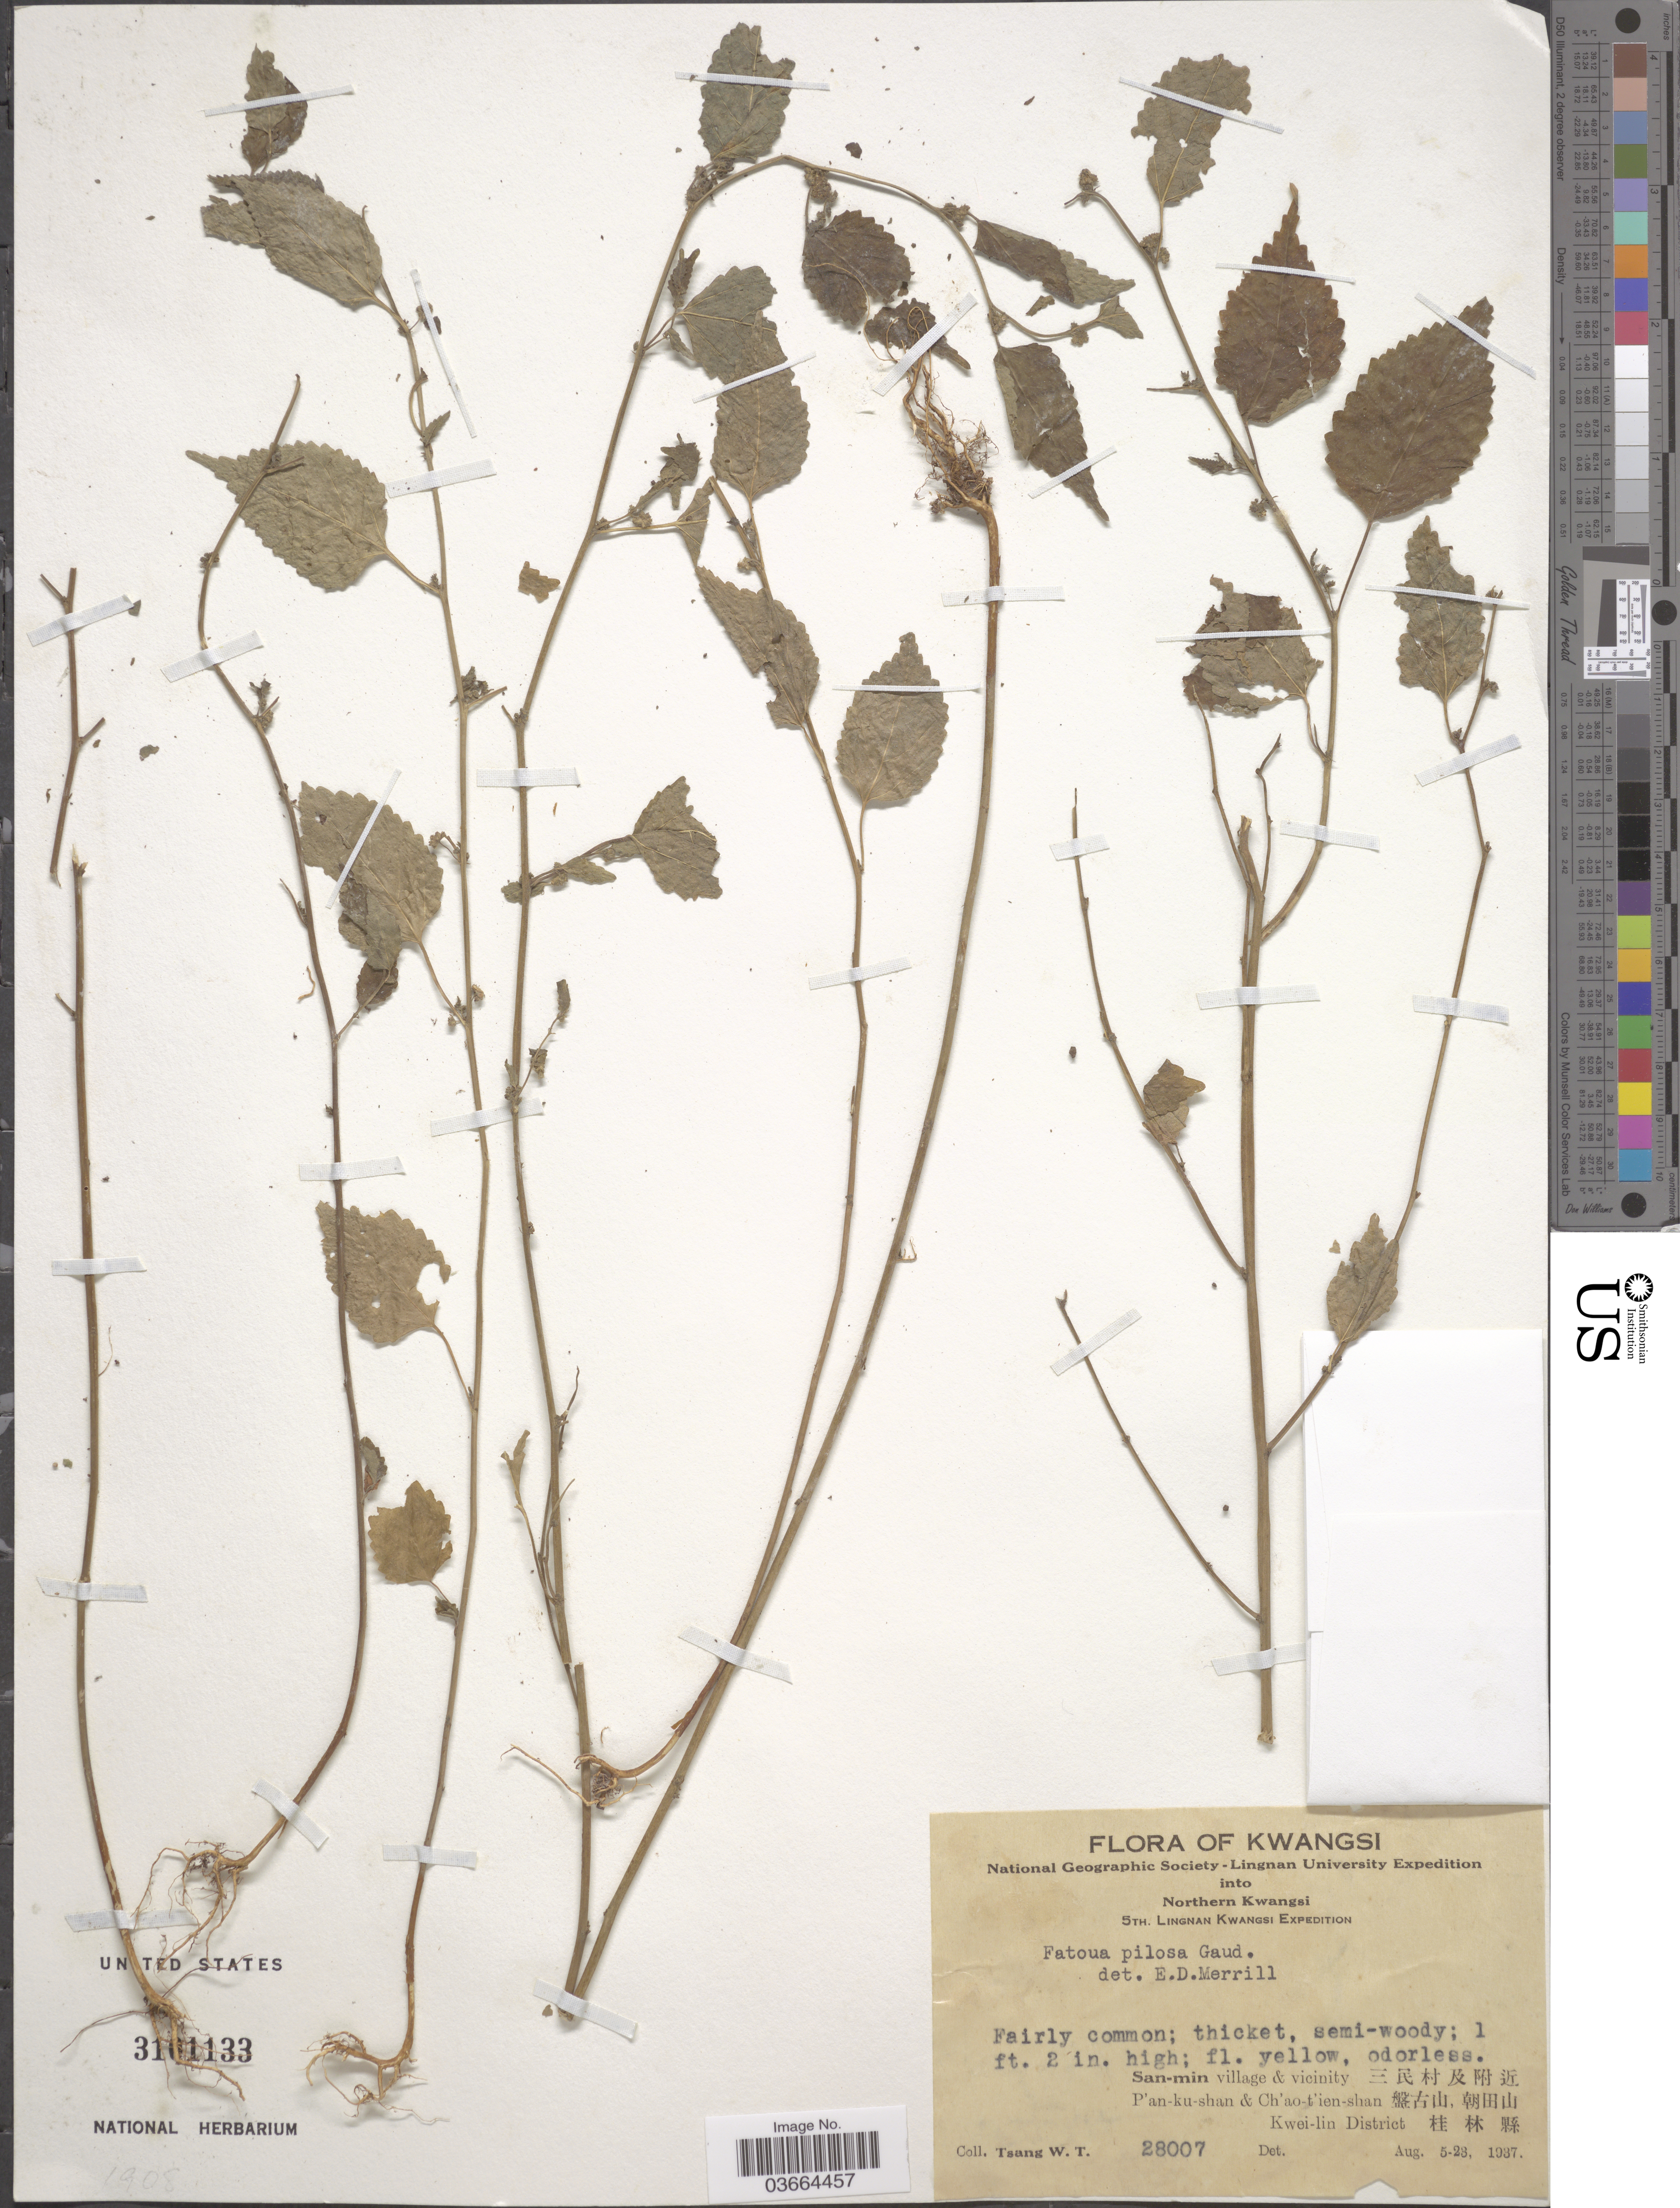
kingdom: Plantae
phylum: Tracheophyta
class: Magnoliopsida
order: Rosales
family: Moraceae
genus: Fatoua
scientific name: Fatoua villosa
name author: (Thunb.) Nakai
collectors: W. T. Tsang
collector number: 28007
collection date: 1937-08-05/1937-08-23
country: China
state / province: Guangxi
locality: Kwangsi, Northern Kwangsi. San-min village & vicinity X, P'an-ku-shan & Ch'ao-t'ien-shan X, Kwei-lin District X.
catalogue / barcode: US 3101133